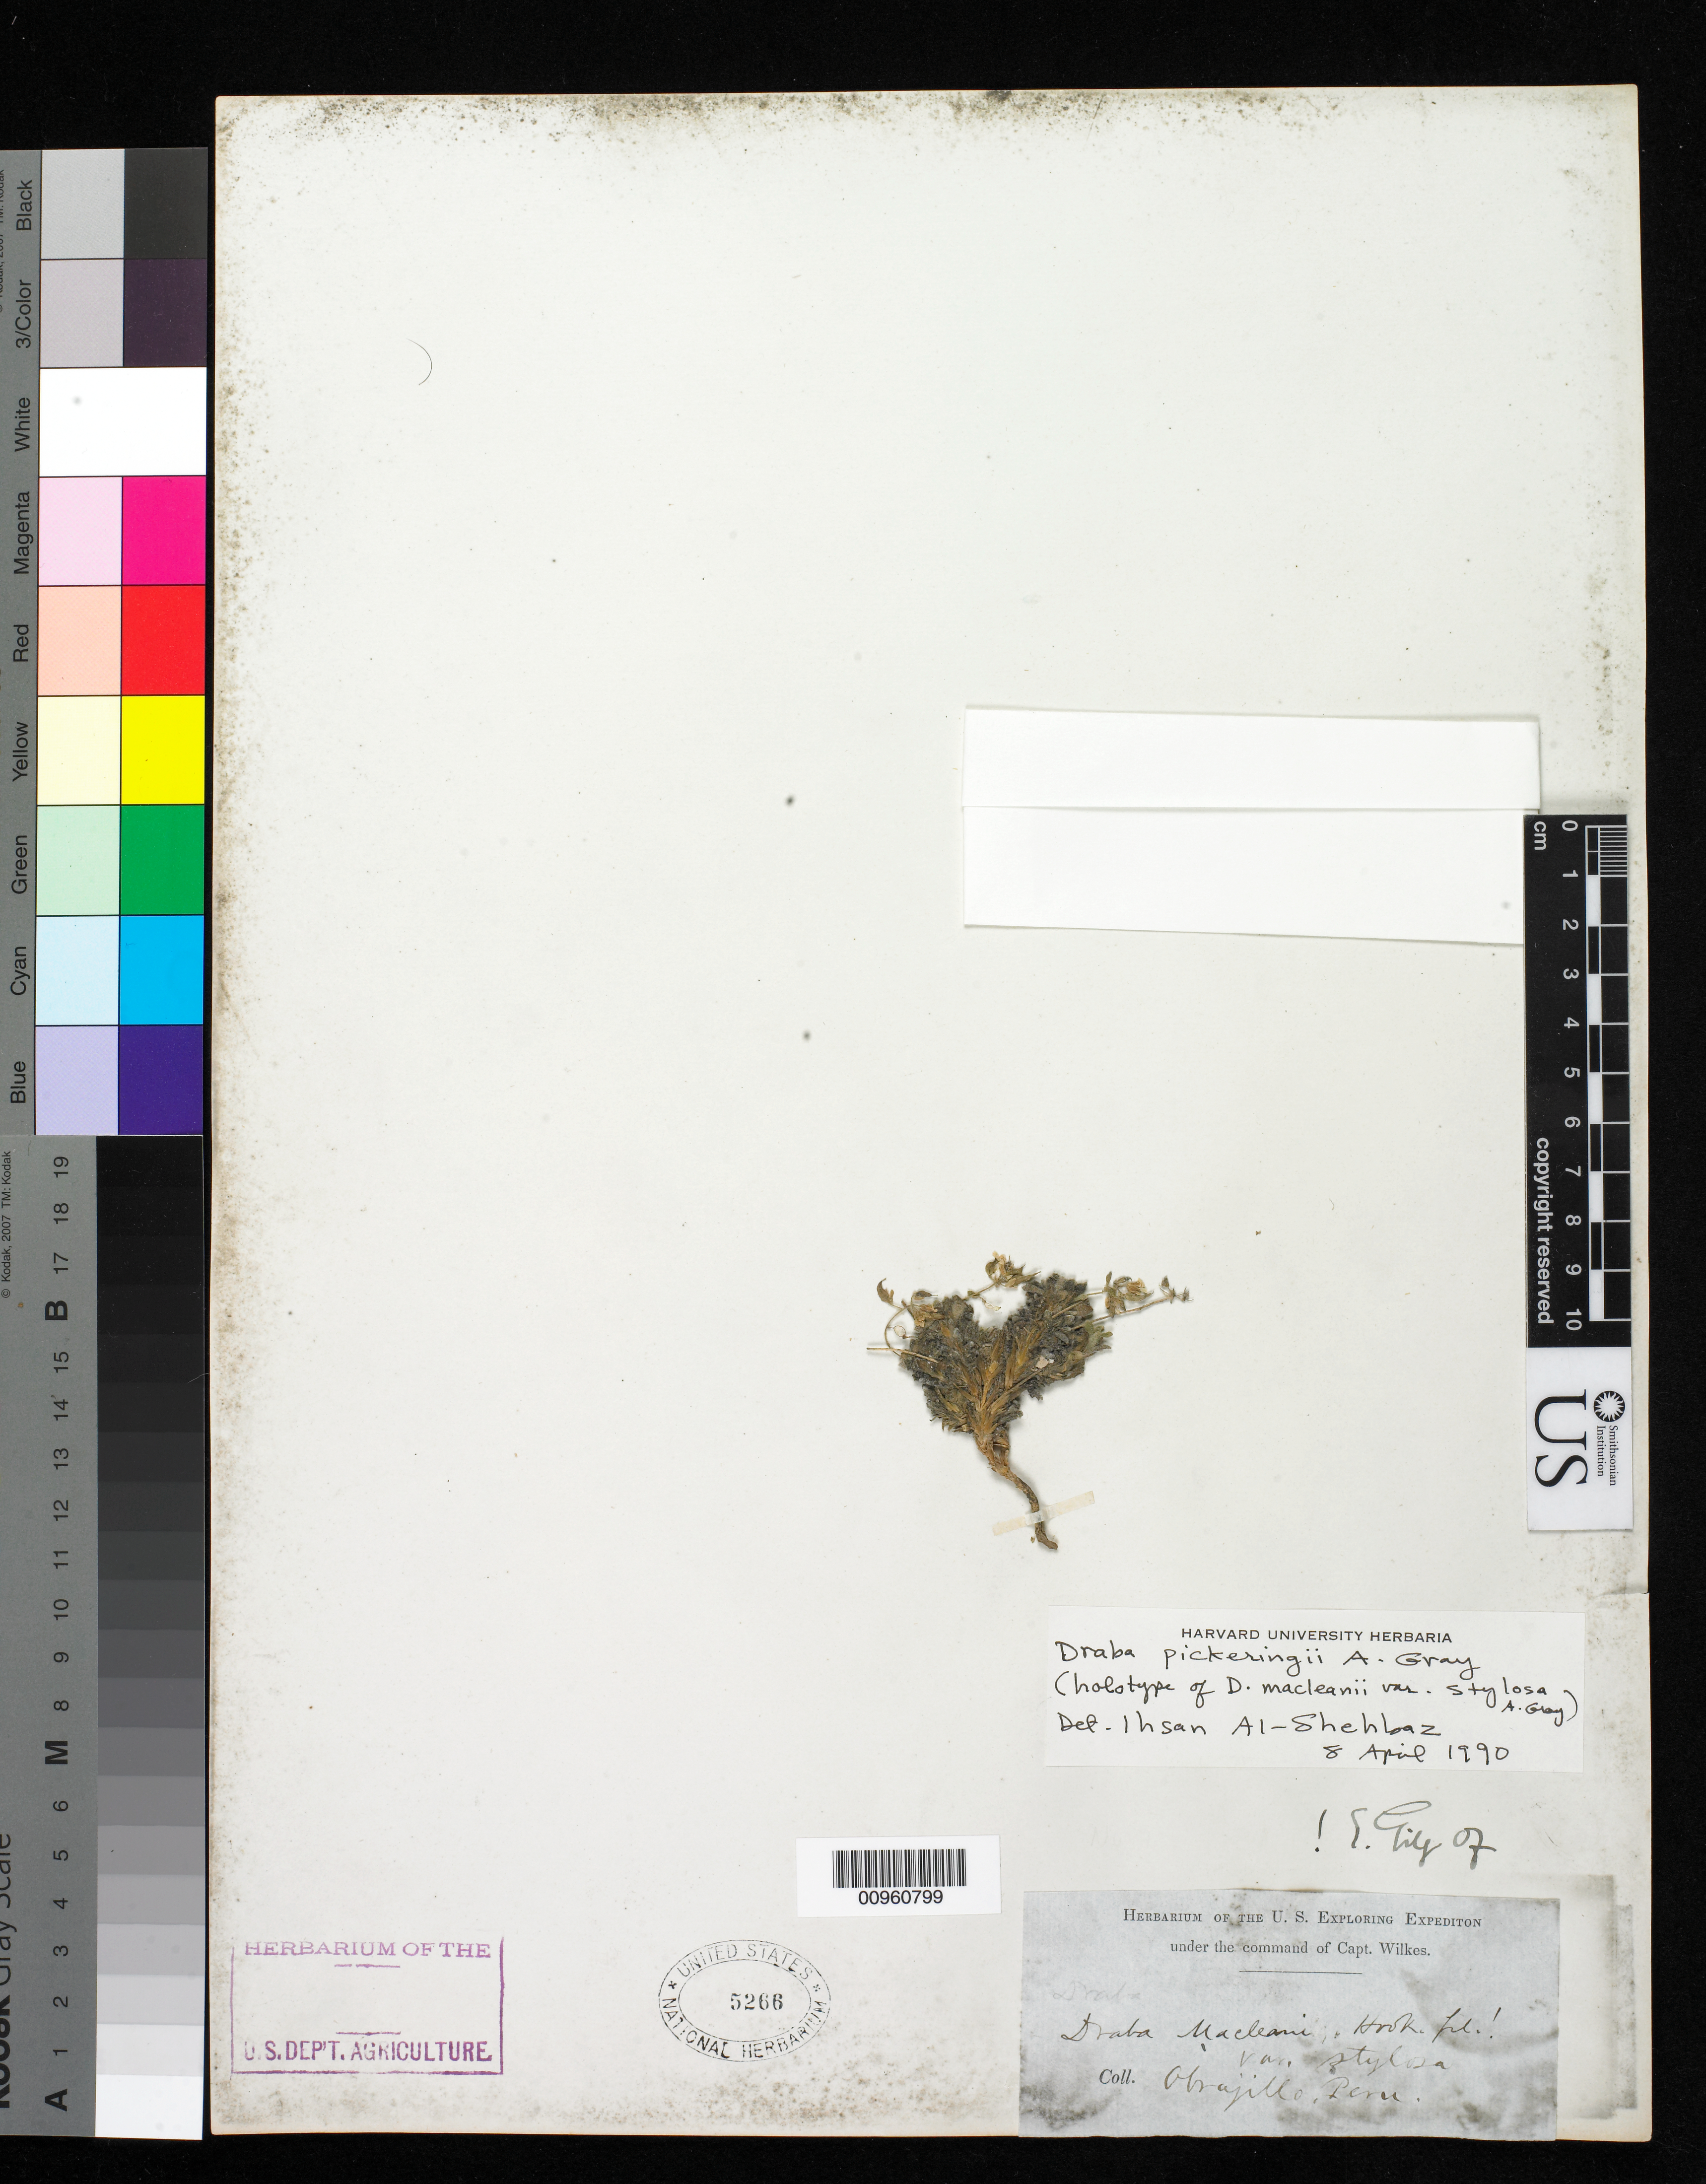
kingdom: Plantae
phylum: Tracheophyta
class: Magnoliopsida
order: Brassicales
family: Brassicaceae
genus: Draba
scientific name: Draba pickeringii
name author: A. Gray in Wilkes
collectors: Wilkes Explor. Exped.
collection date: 1838/1842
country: Peru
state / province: Lima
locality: Obrajillo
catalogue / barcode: US 5266